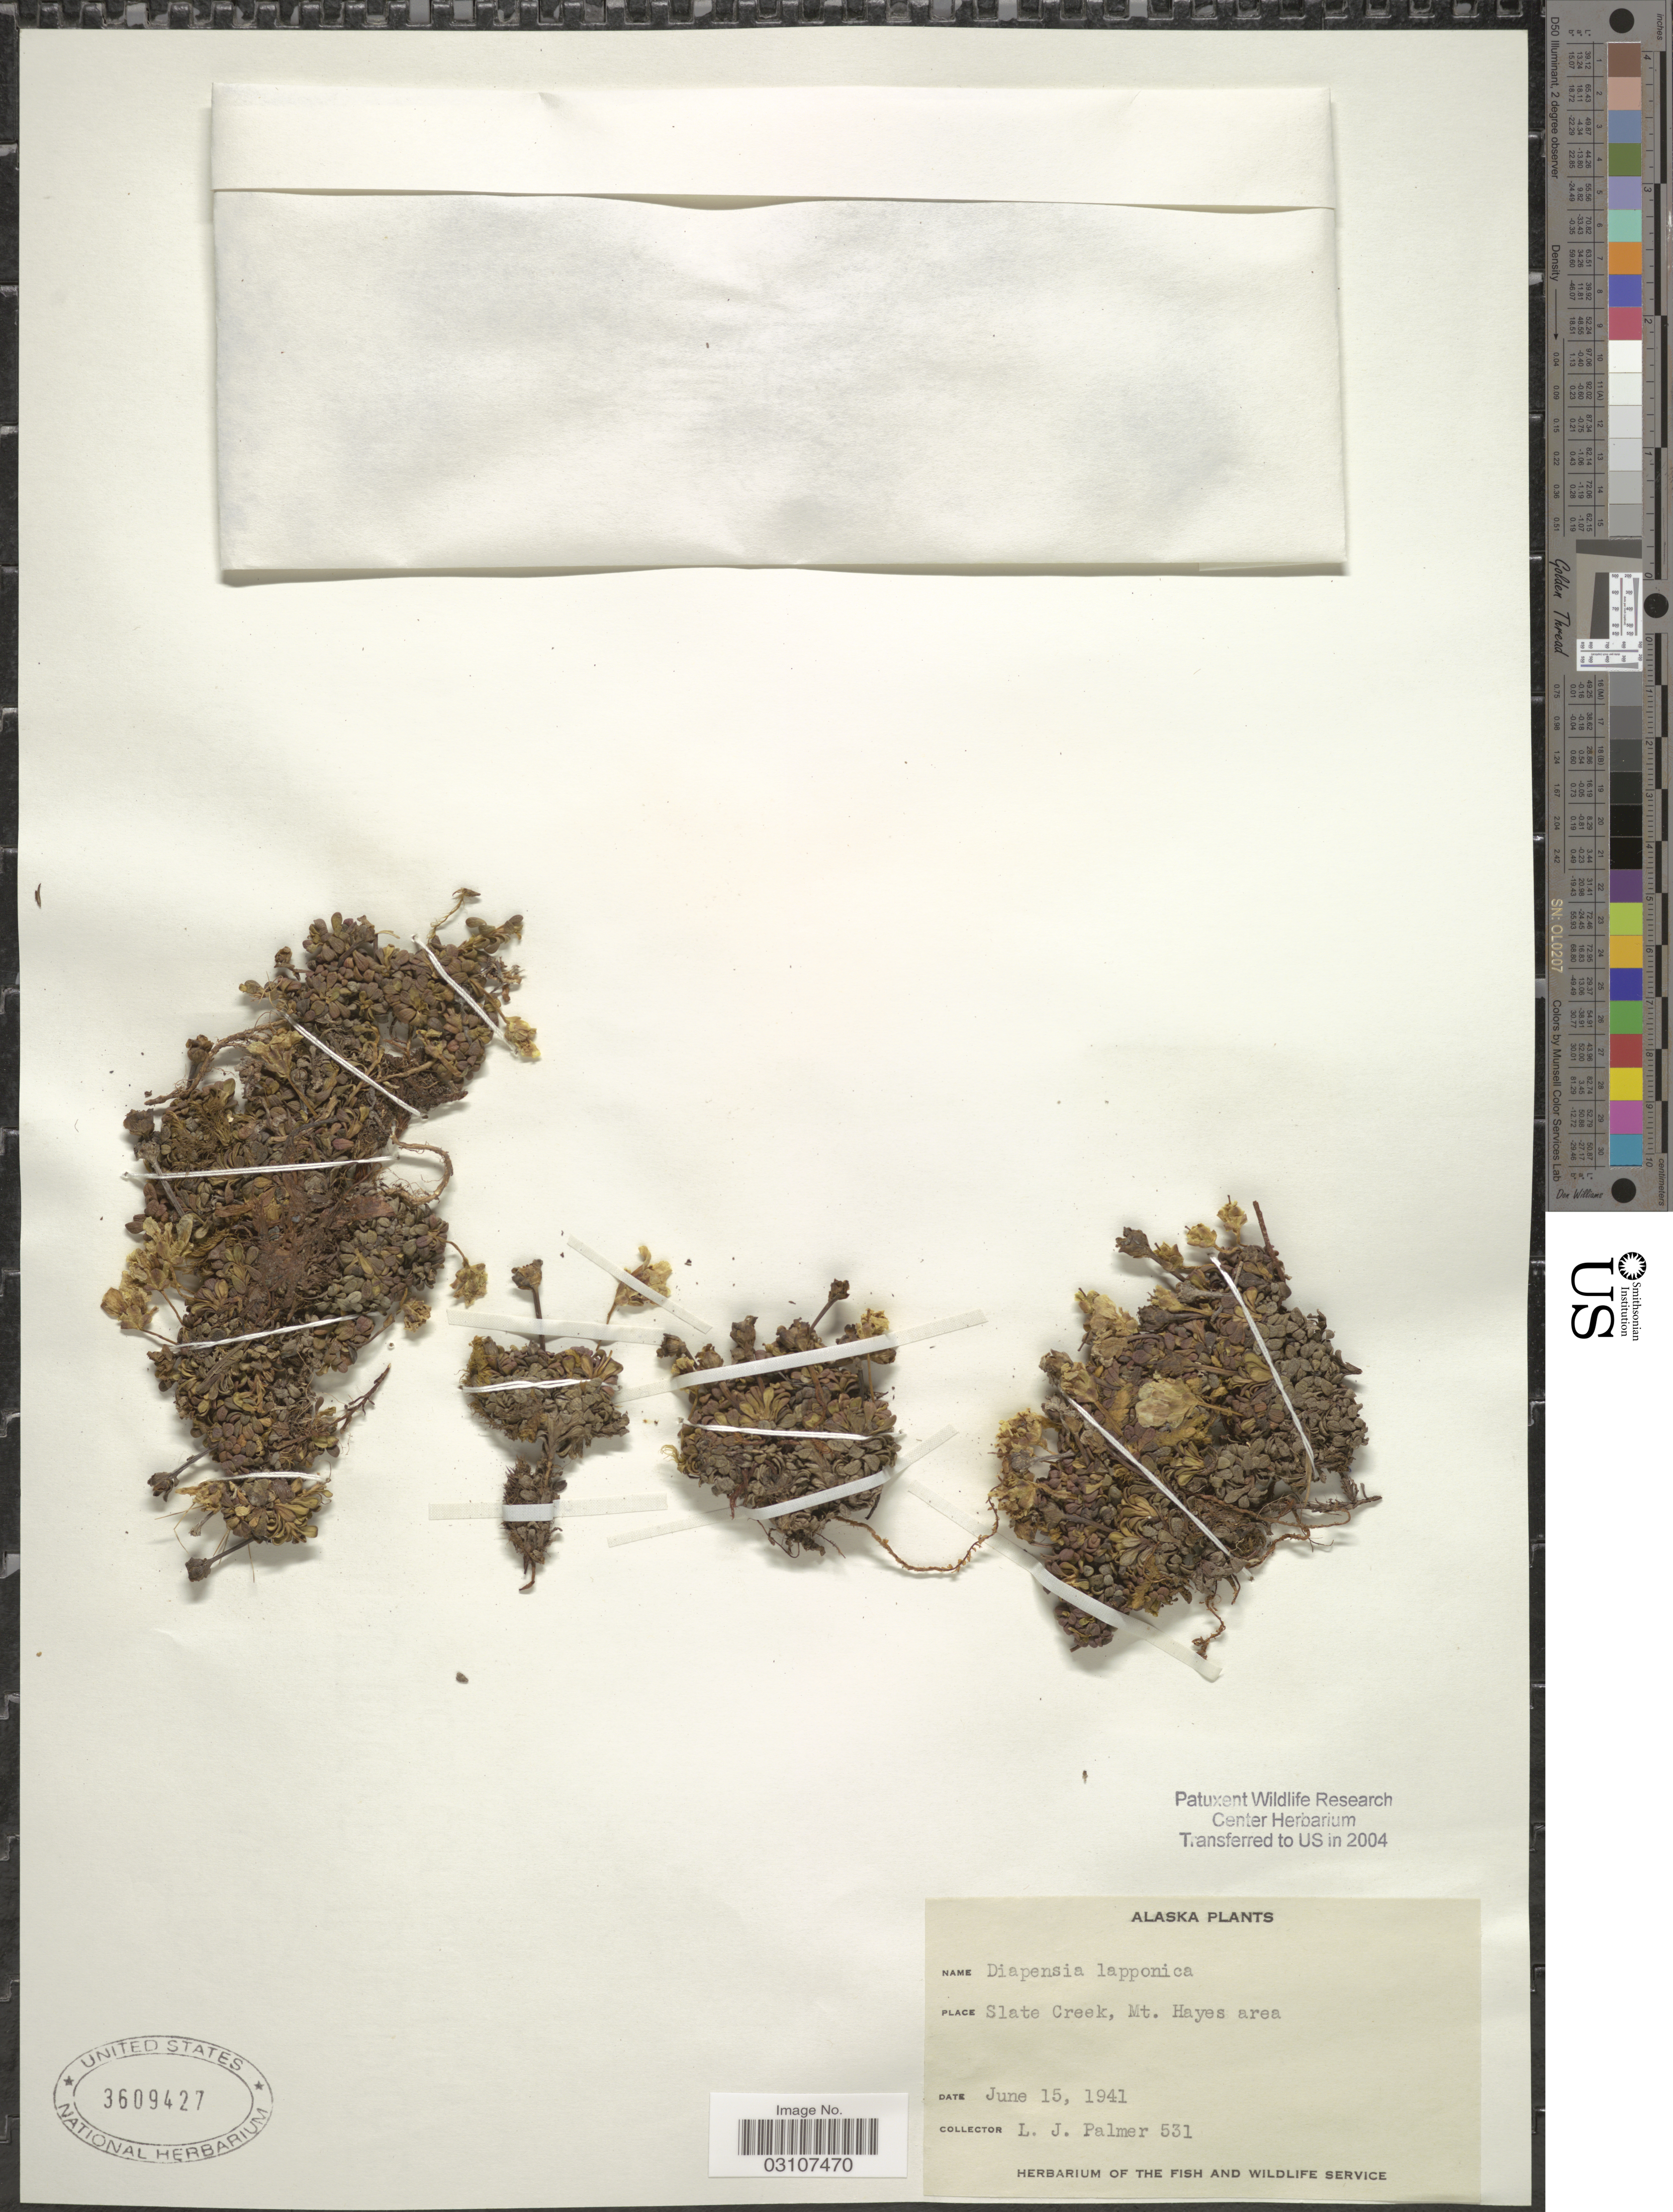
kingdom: Plantae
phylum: Tracheophyta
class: Magnoliopsida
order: Ericales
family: Diapensiaceae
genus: Diapensia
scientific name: Diapensia lapponica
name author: L.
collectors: L. J. Palmer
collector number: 531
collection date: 1941-06-15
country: United States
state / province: Alaska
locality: Slate Creek, Mt. Hayes area.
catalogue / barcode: US 3609427